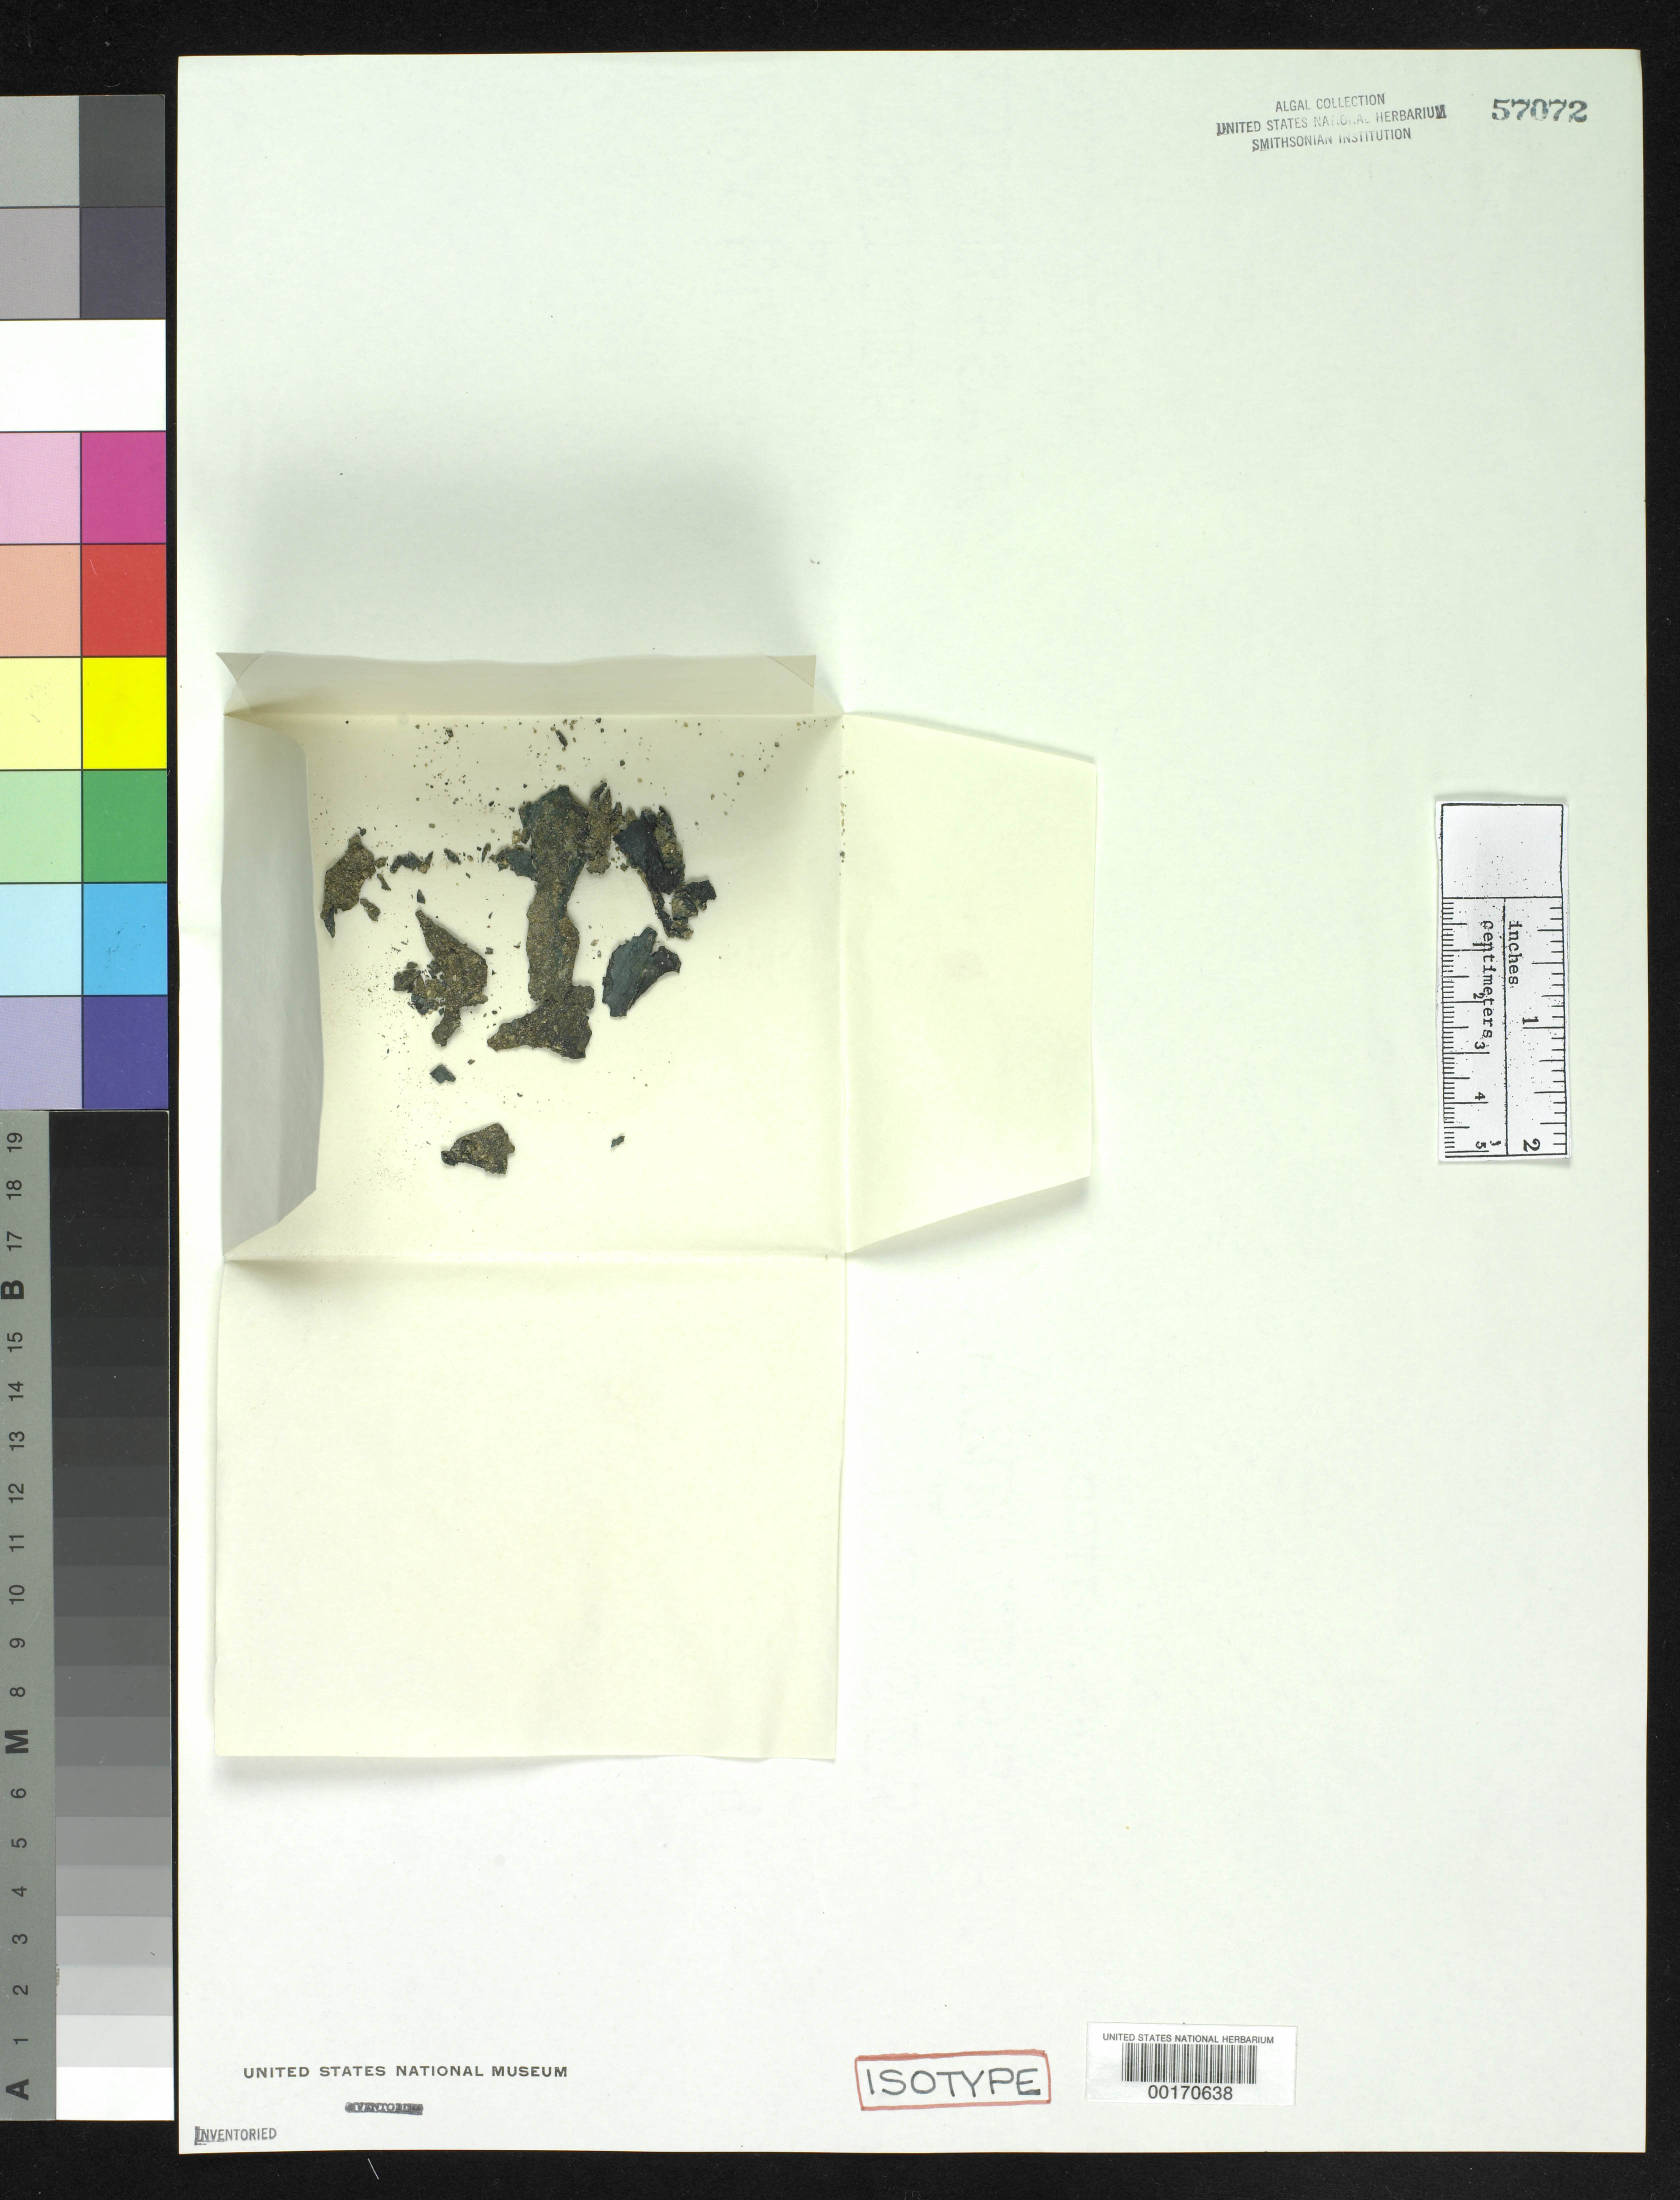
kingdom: Bacteria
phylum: Cyanobacteria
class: Cyanobacteriia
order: Cyanobacteriales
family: Coleofasciculaceae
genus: Symploca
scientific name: Symploca willei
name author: N.L. Gardner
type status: Isotype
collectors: N. Wille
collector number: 1491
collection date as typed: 05 Mar 1915 to 08 Mar 1915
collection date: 1915-03-05/1915-03-08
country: Puerto Rico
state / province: Utuado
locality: Utuado.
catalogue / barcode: US 57072